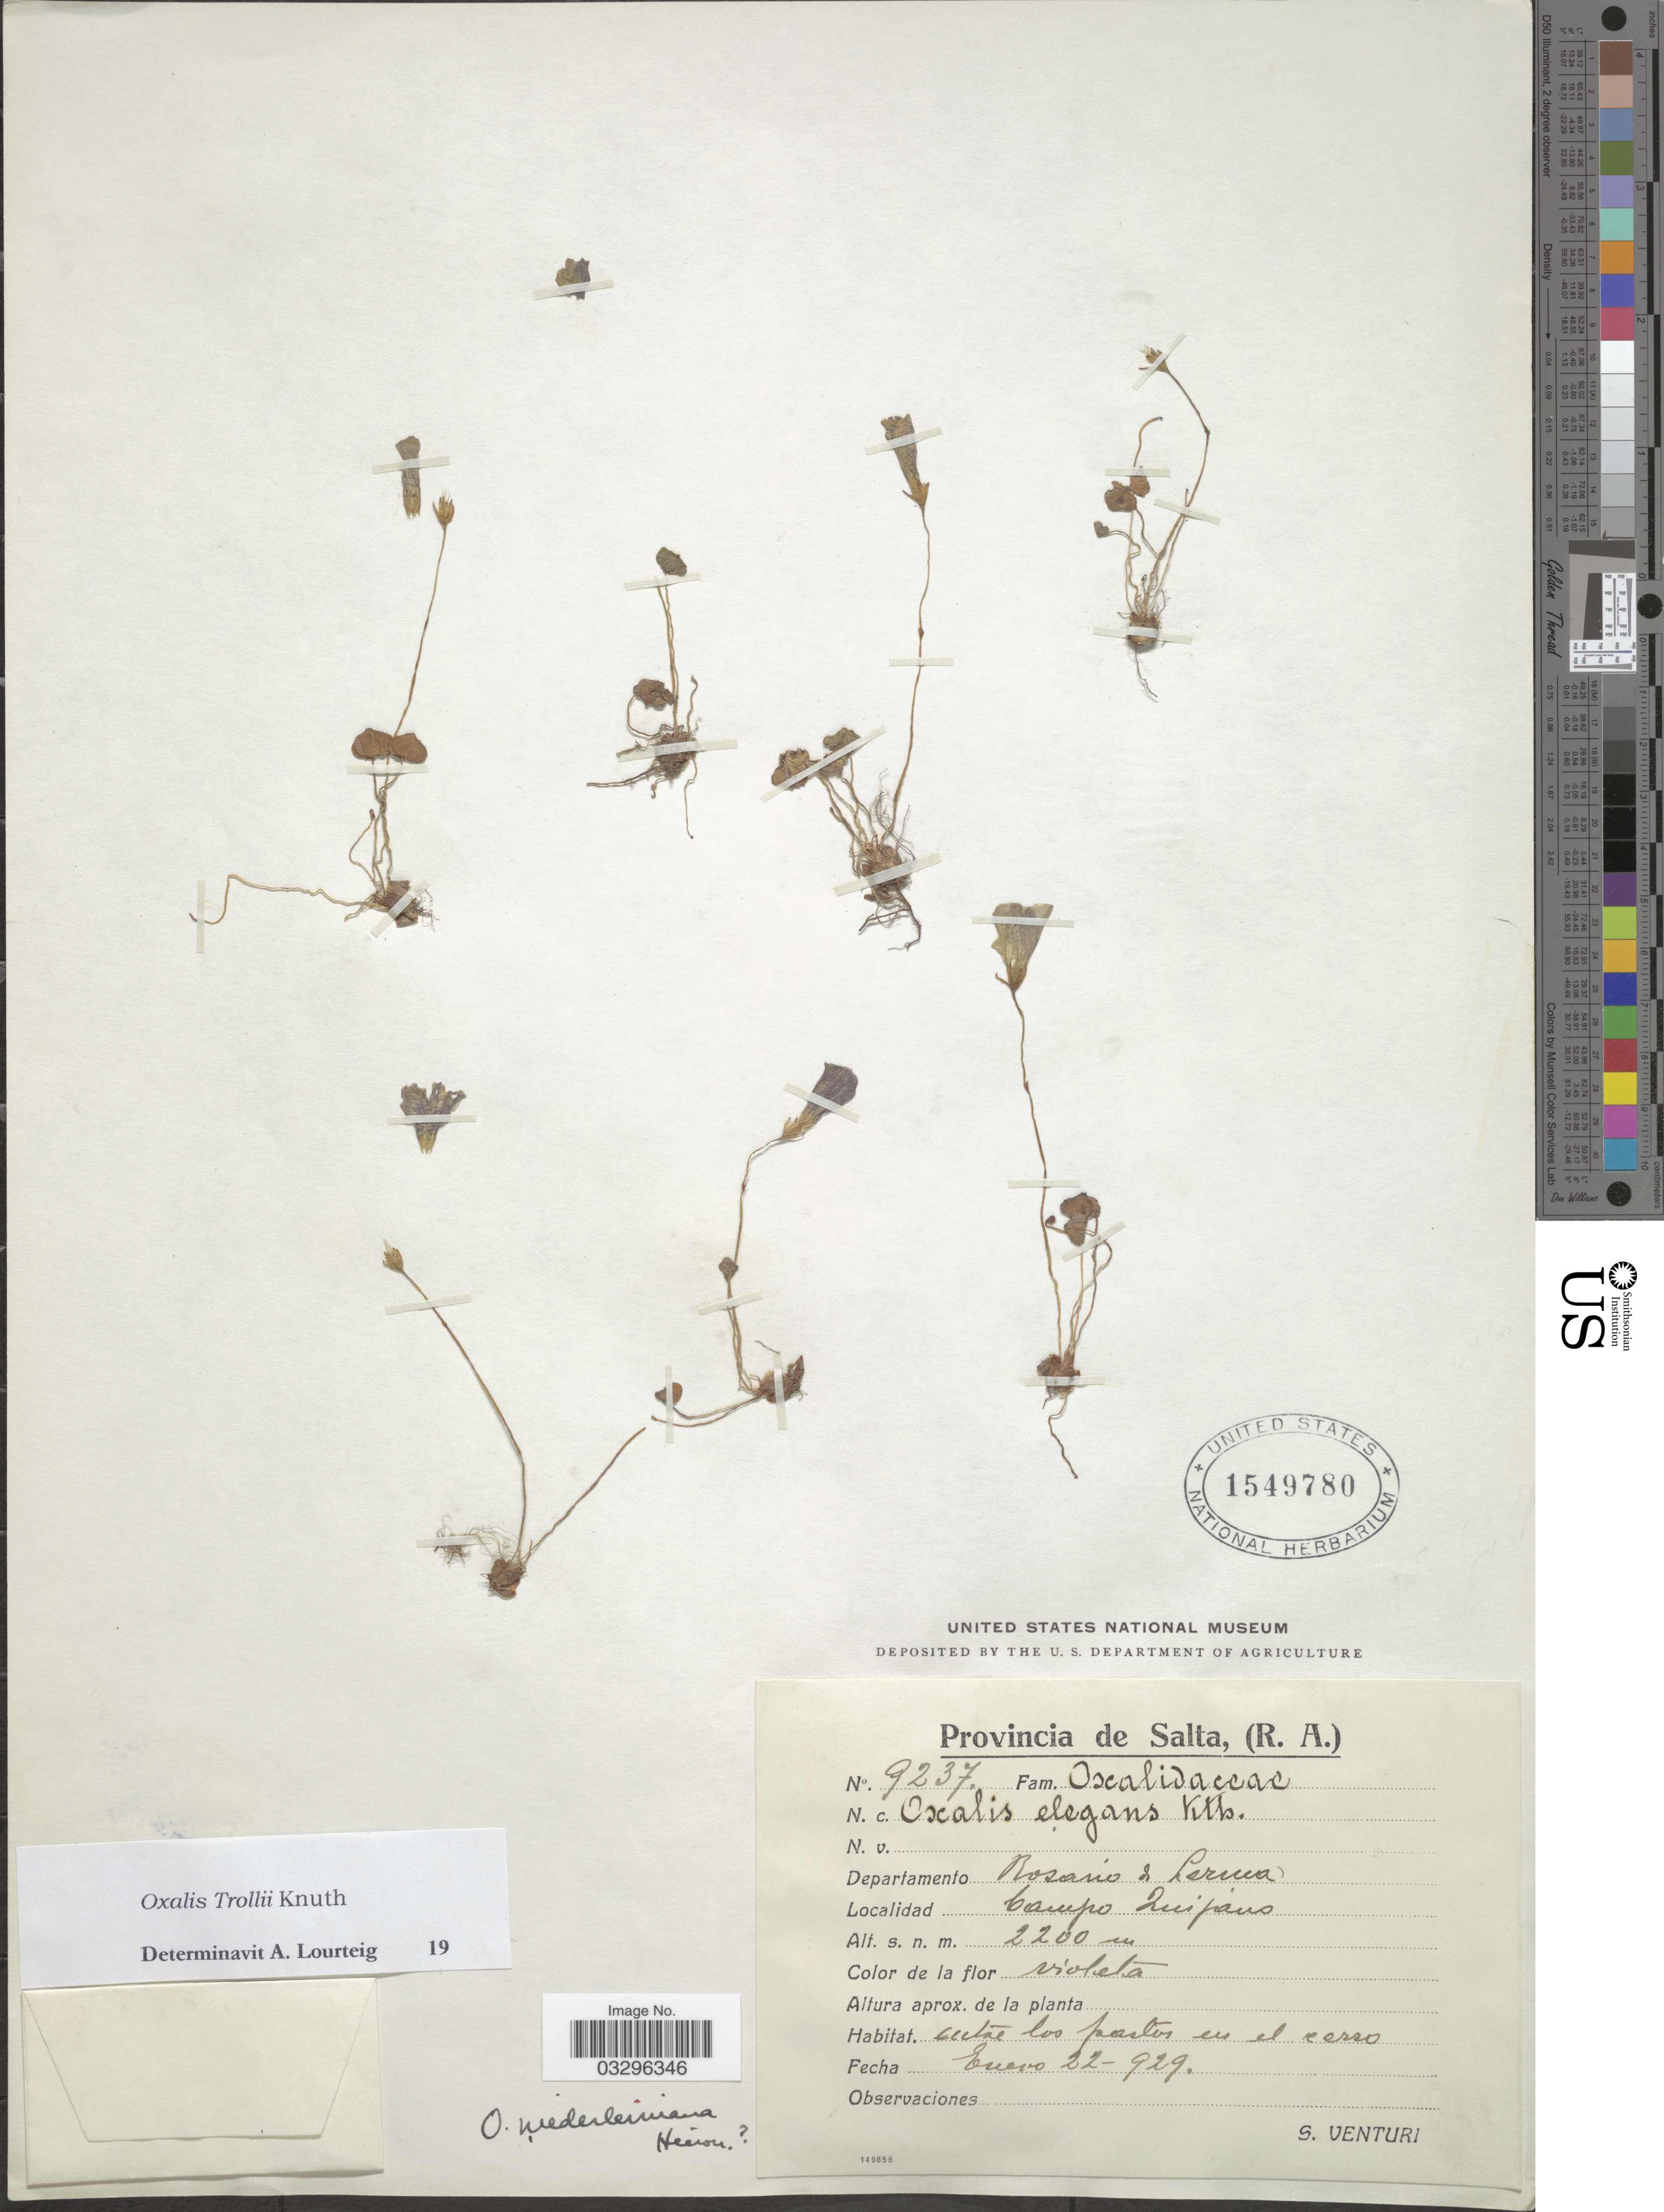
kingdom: Plantae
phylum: Tracheophyta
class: Magnoliopsida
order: Oxalidales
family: Oxalidaceae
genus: Oxalis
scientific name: Oxalis trollii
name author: R. Knuth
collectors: S. Venturi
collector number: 9237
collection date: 1929-01-22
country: Argentina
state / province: Salta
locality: Departamento Rosario de Lerma, Campo Quijano.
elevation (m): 2200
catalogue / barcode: US 1549780